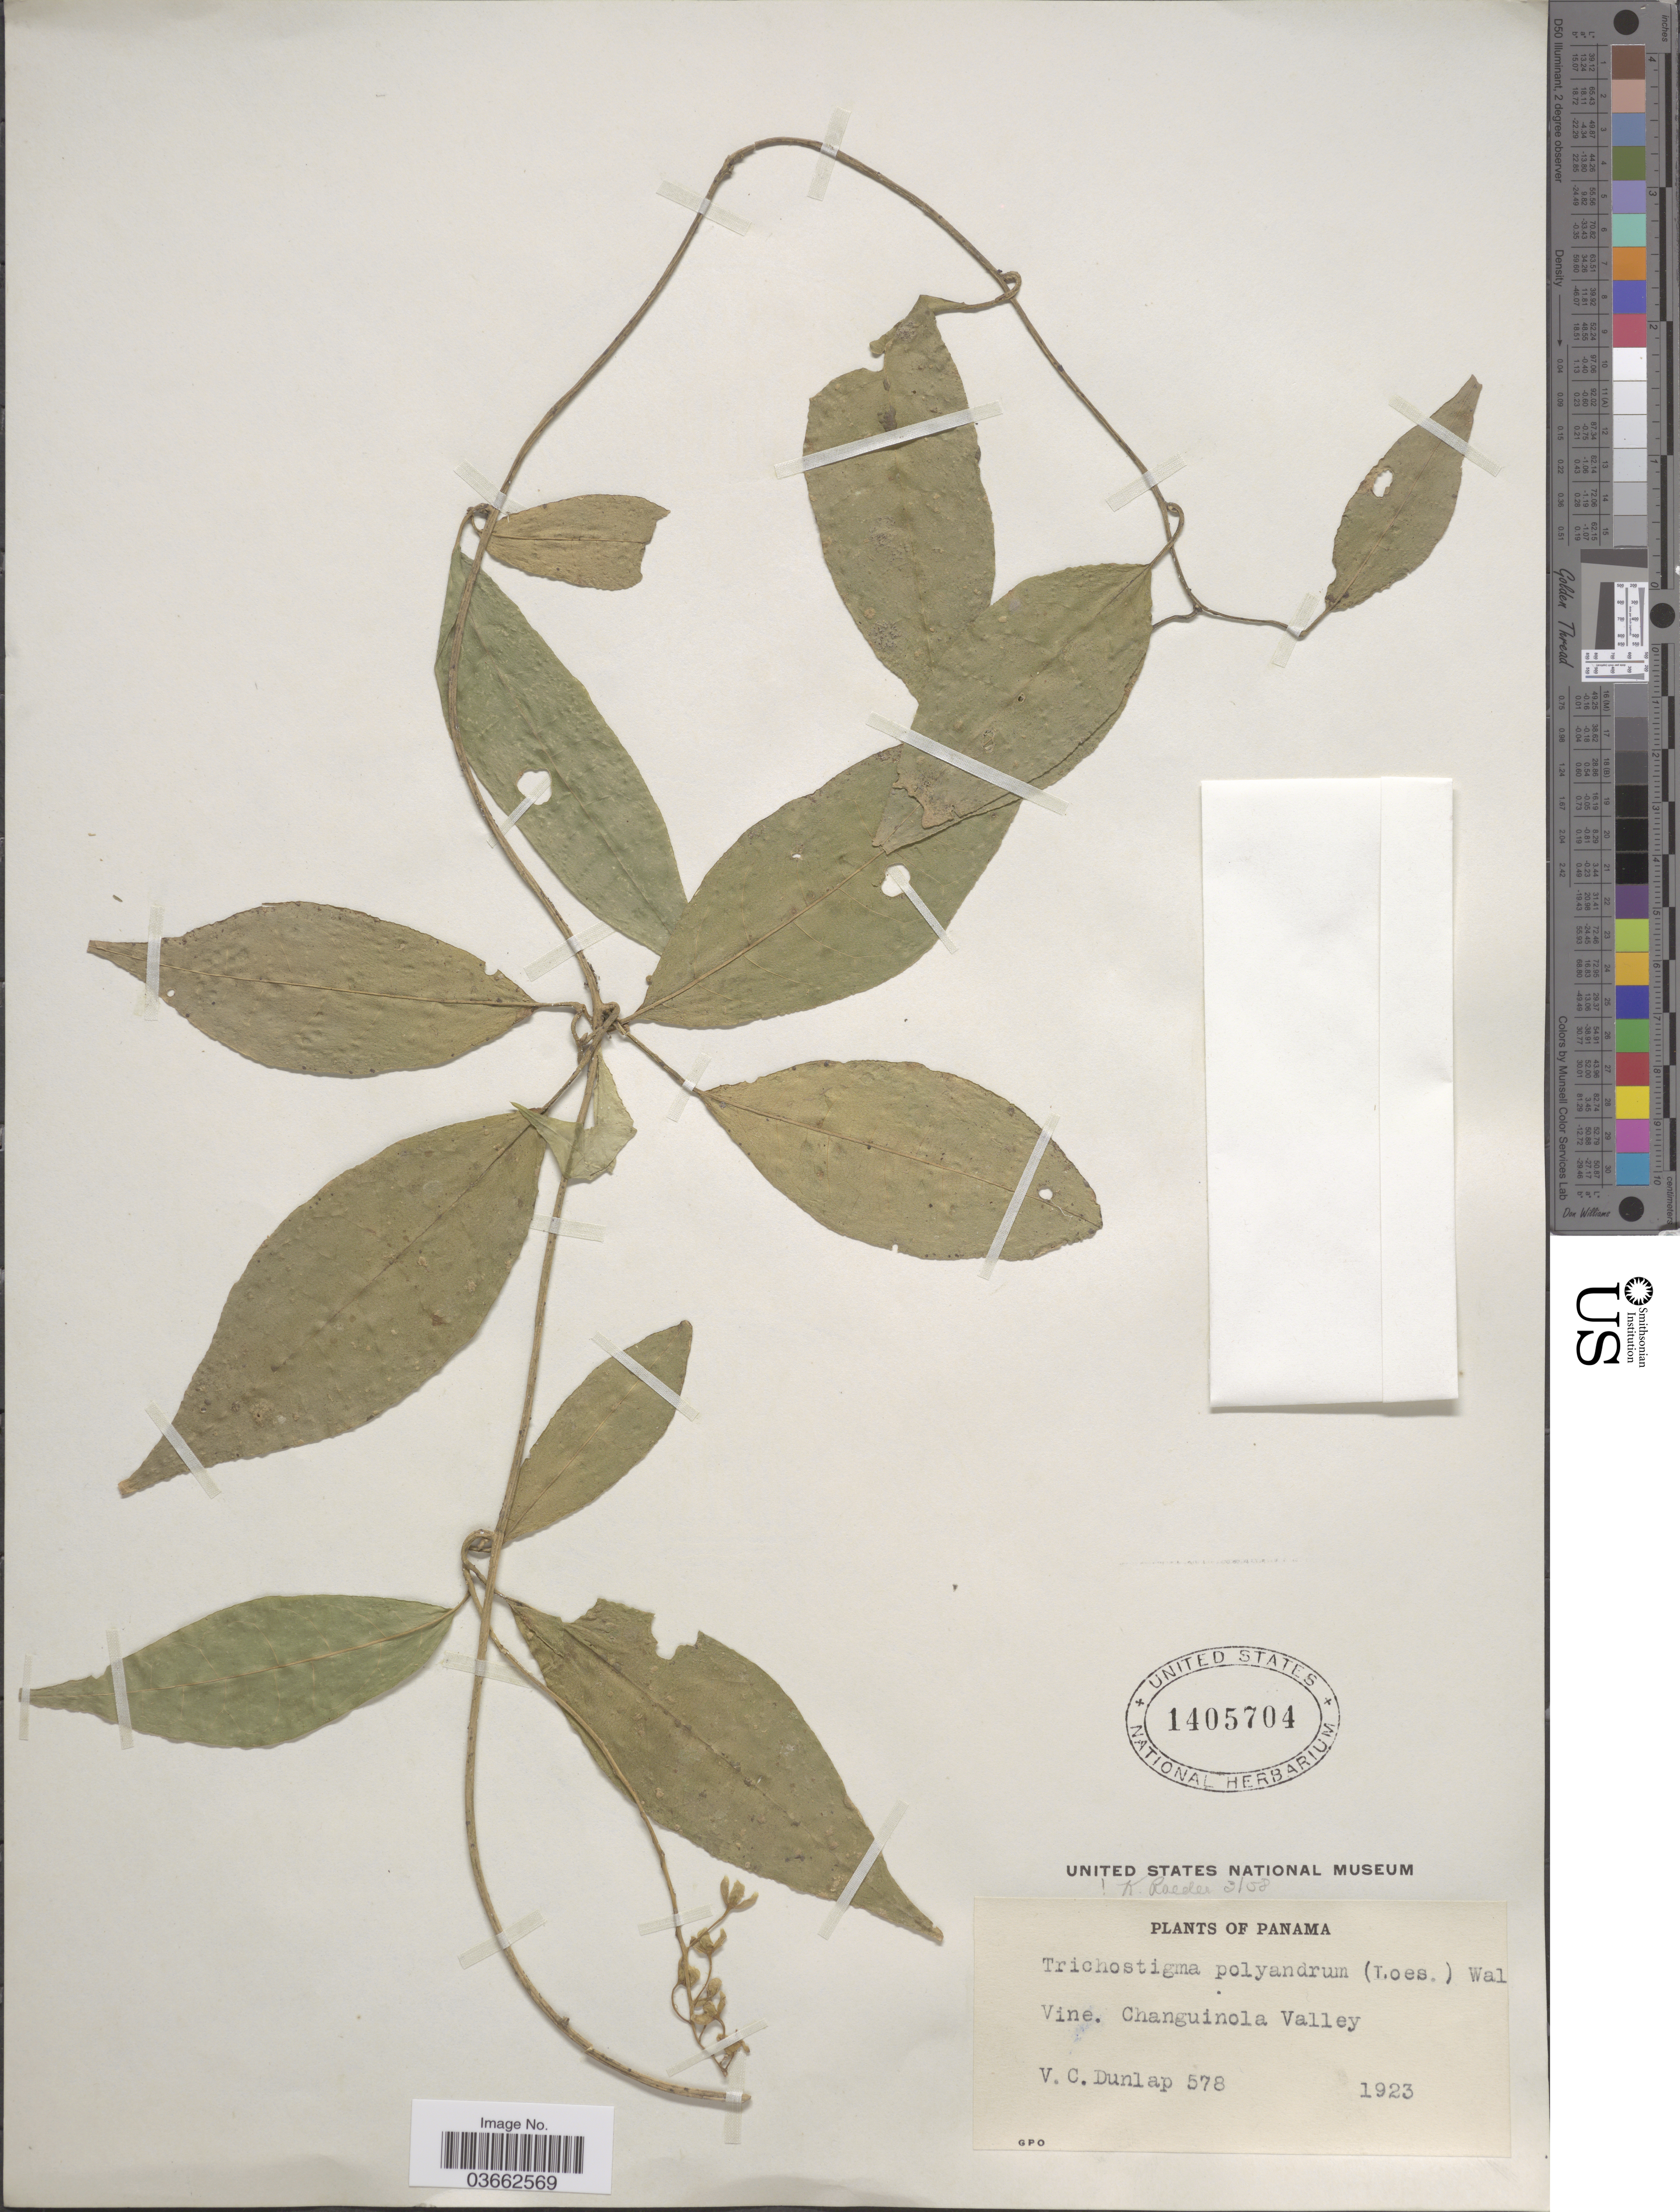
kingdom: Plantae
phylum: Tracheophyta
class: Magnoliopsida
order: Caryophyllales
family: Phytolaccaceae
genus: Trichostigma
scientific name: Trichostigma polyandrum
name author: (Loes.) H. Walter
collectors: V. C. Dunlap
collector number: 578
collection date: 1923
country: Panama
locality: Changuinola Valley.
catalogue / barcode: US 1405704